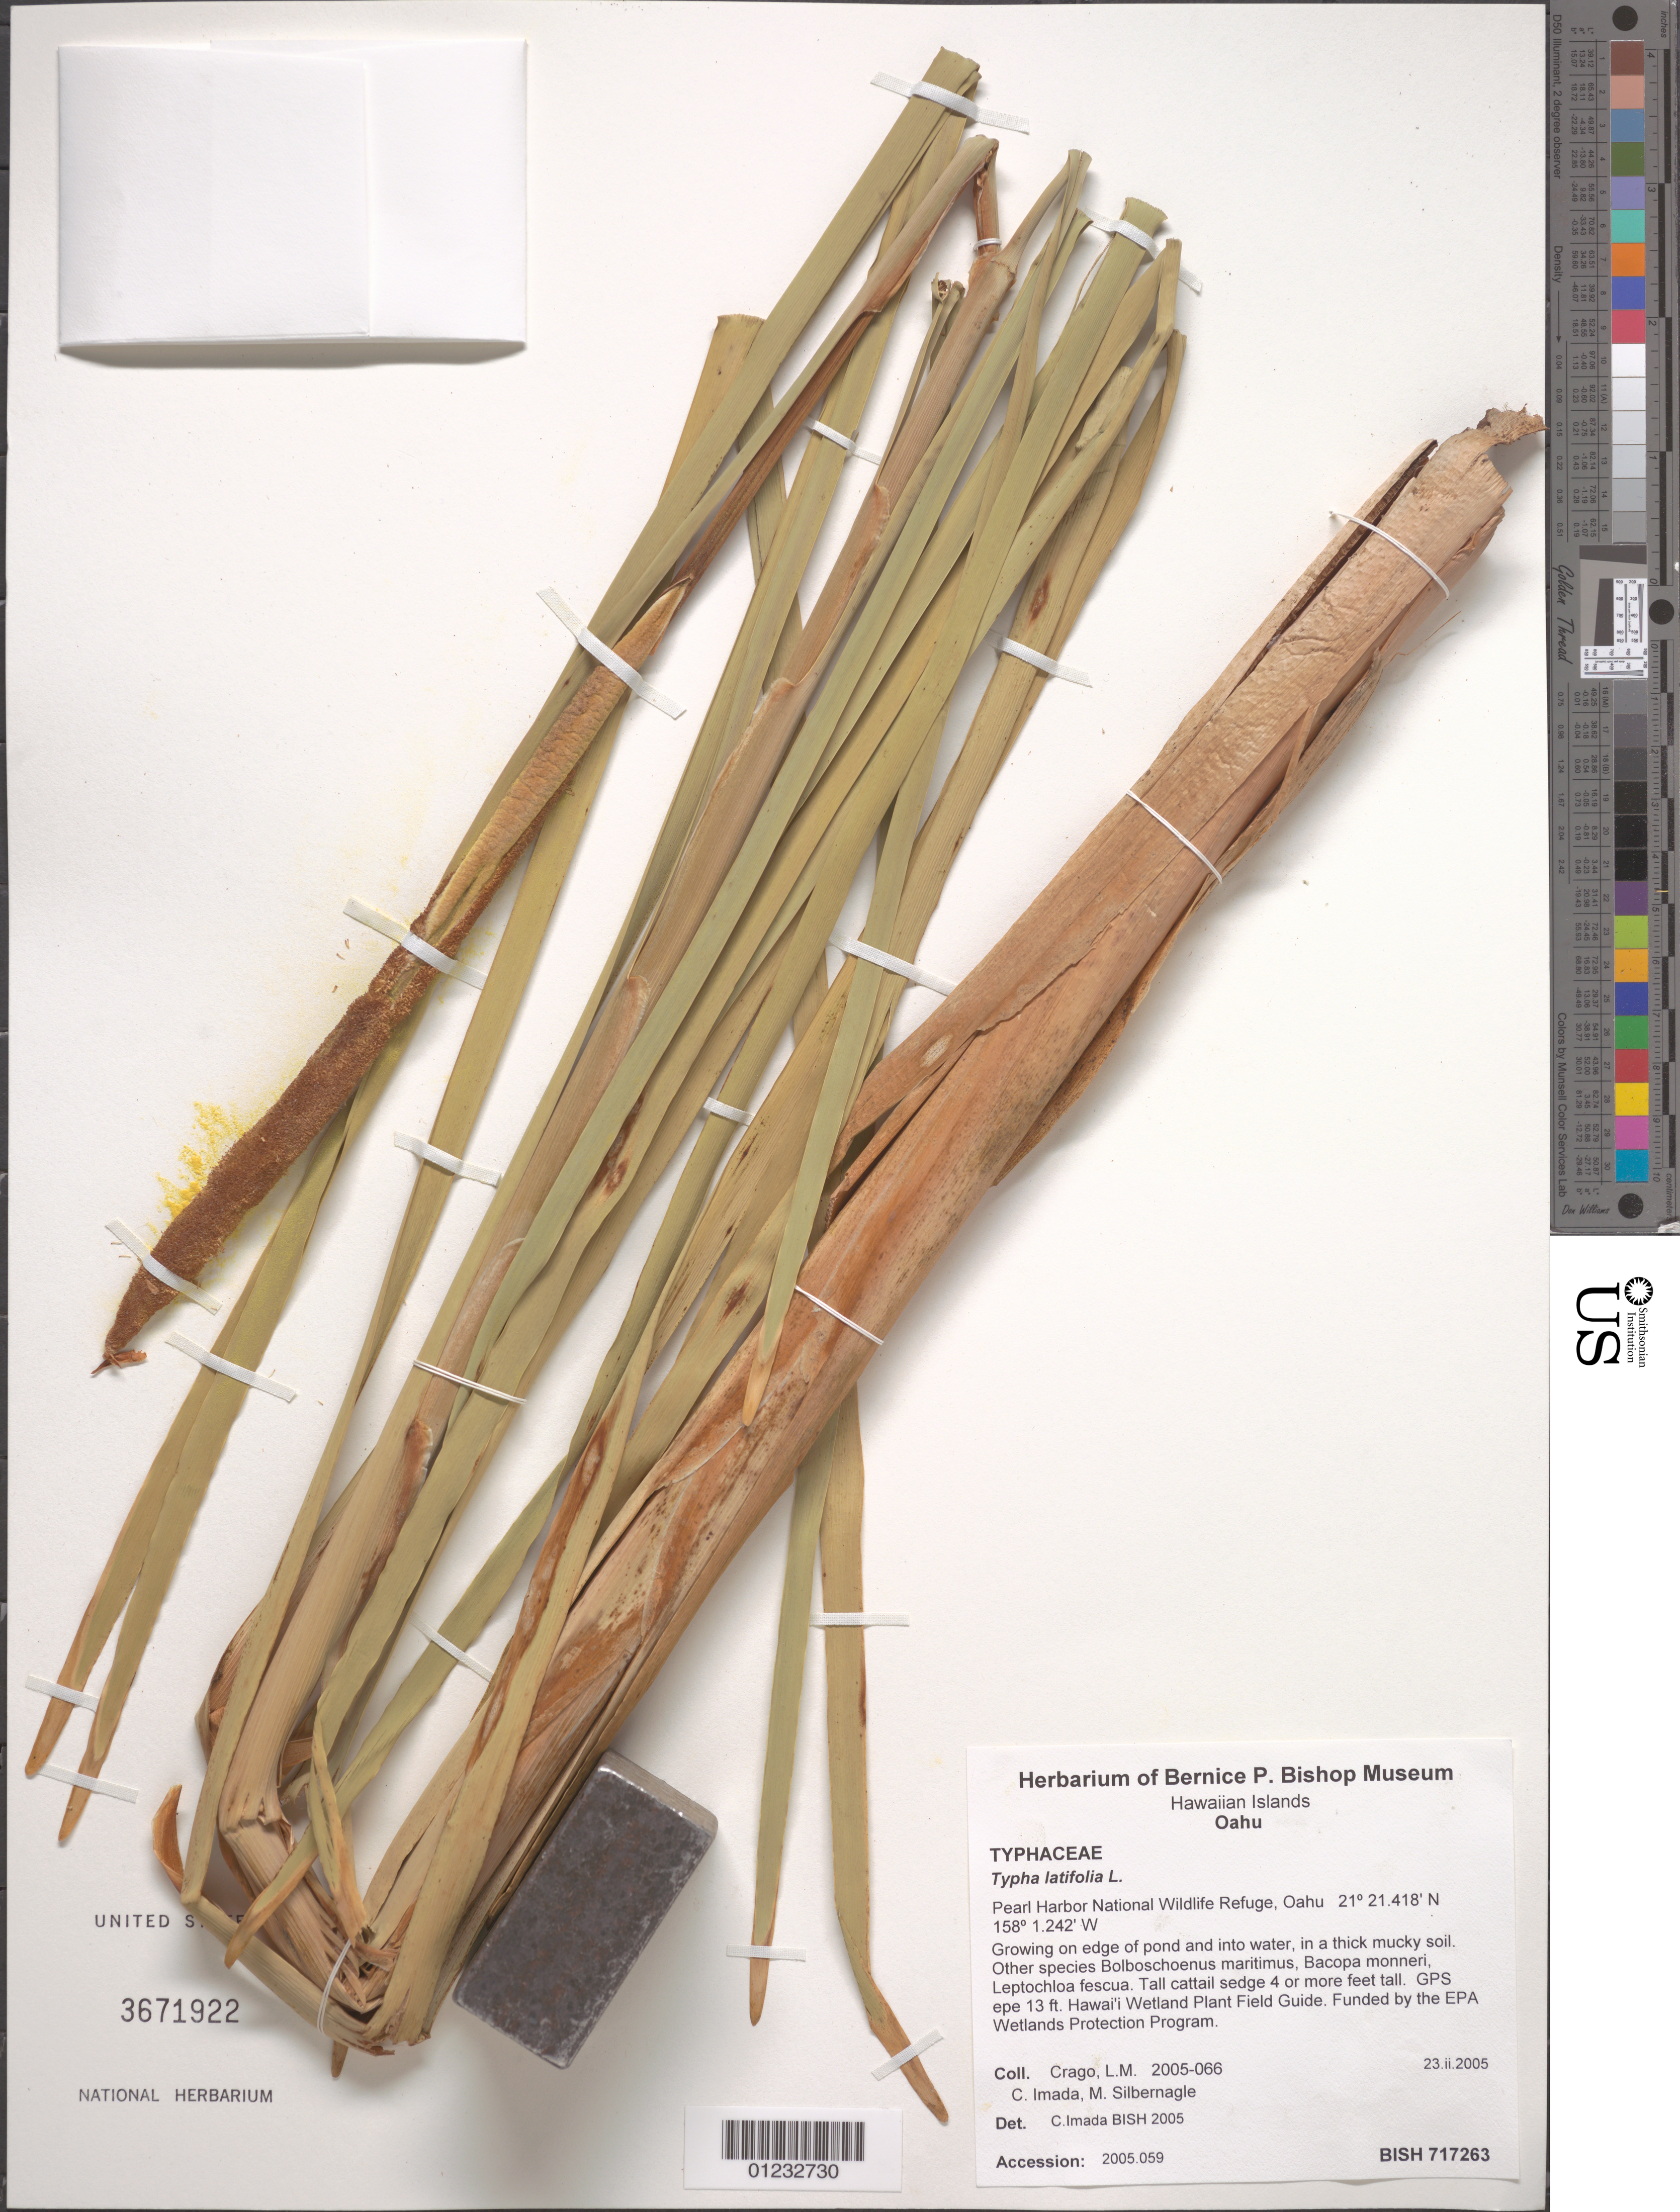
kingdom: Plantae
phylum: Tracheophyta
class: Liliopsida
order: Poales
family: Typhaceae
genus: Typha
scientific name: Typha latifolia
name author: L.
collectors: L. Crago, C. Imada & M. Silbernagle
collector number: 2005-066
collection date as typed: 23.ii.2005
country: United States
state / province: Hawaii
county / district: Honolulu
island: Oahu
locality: Pearl Harbor National Wildlife Refuge, on edge of pond and into water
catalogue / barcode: US 3671922